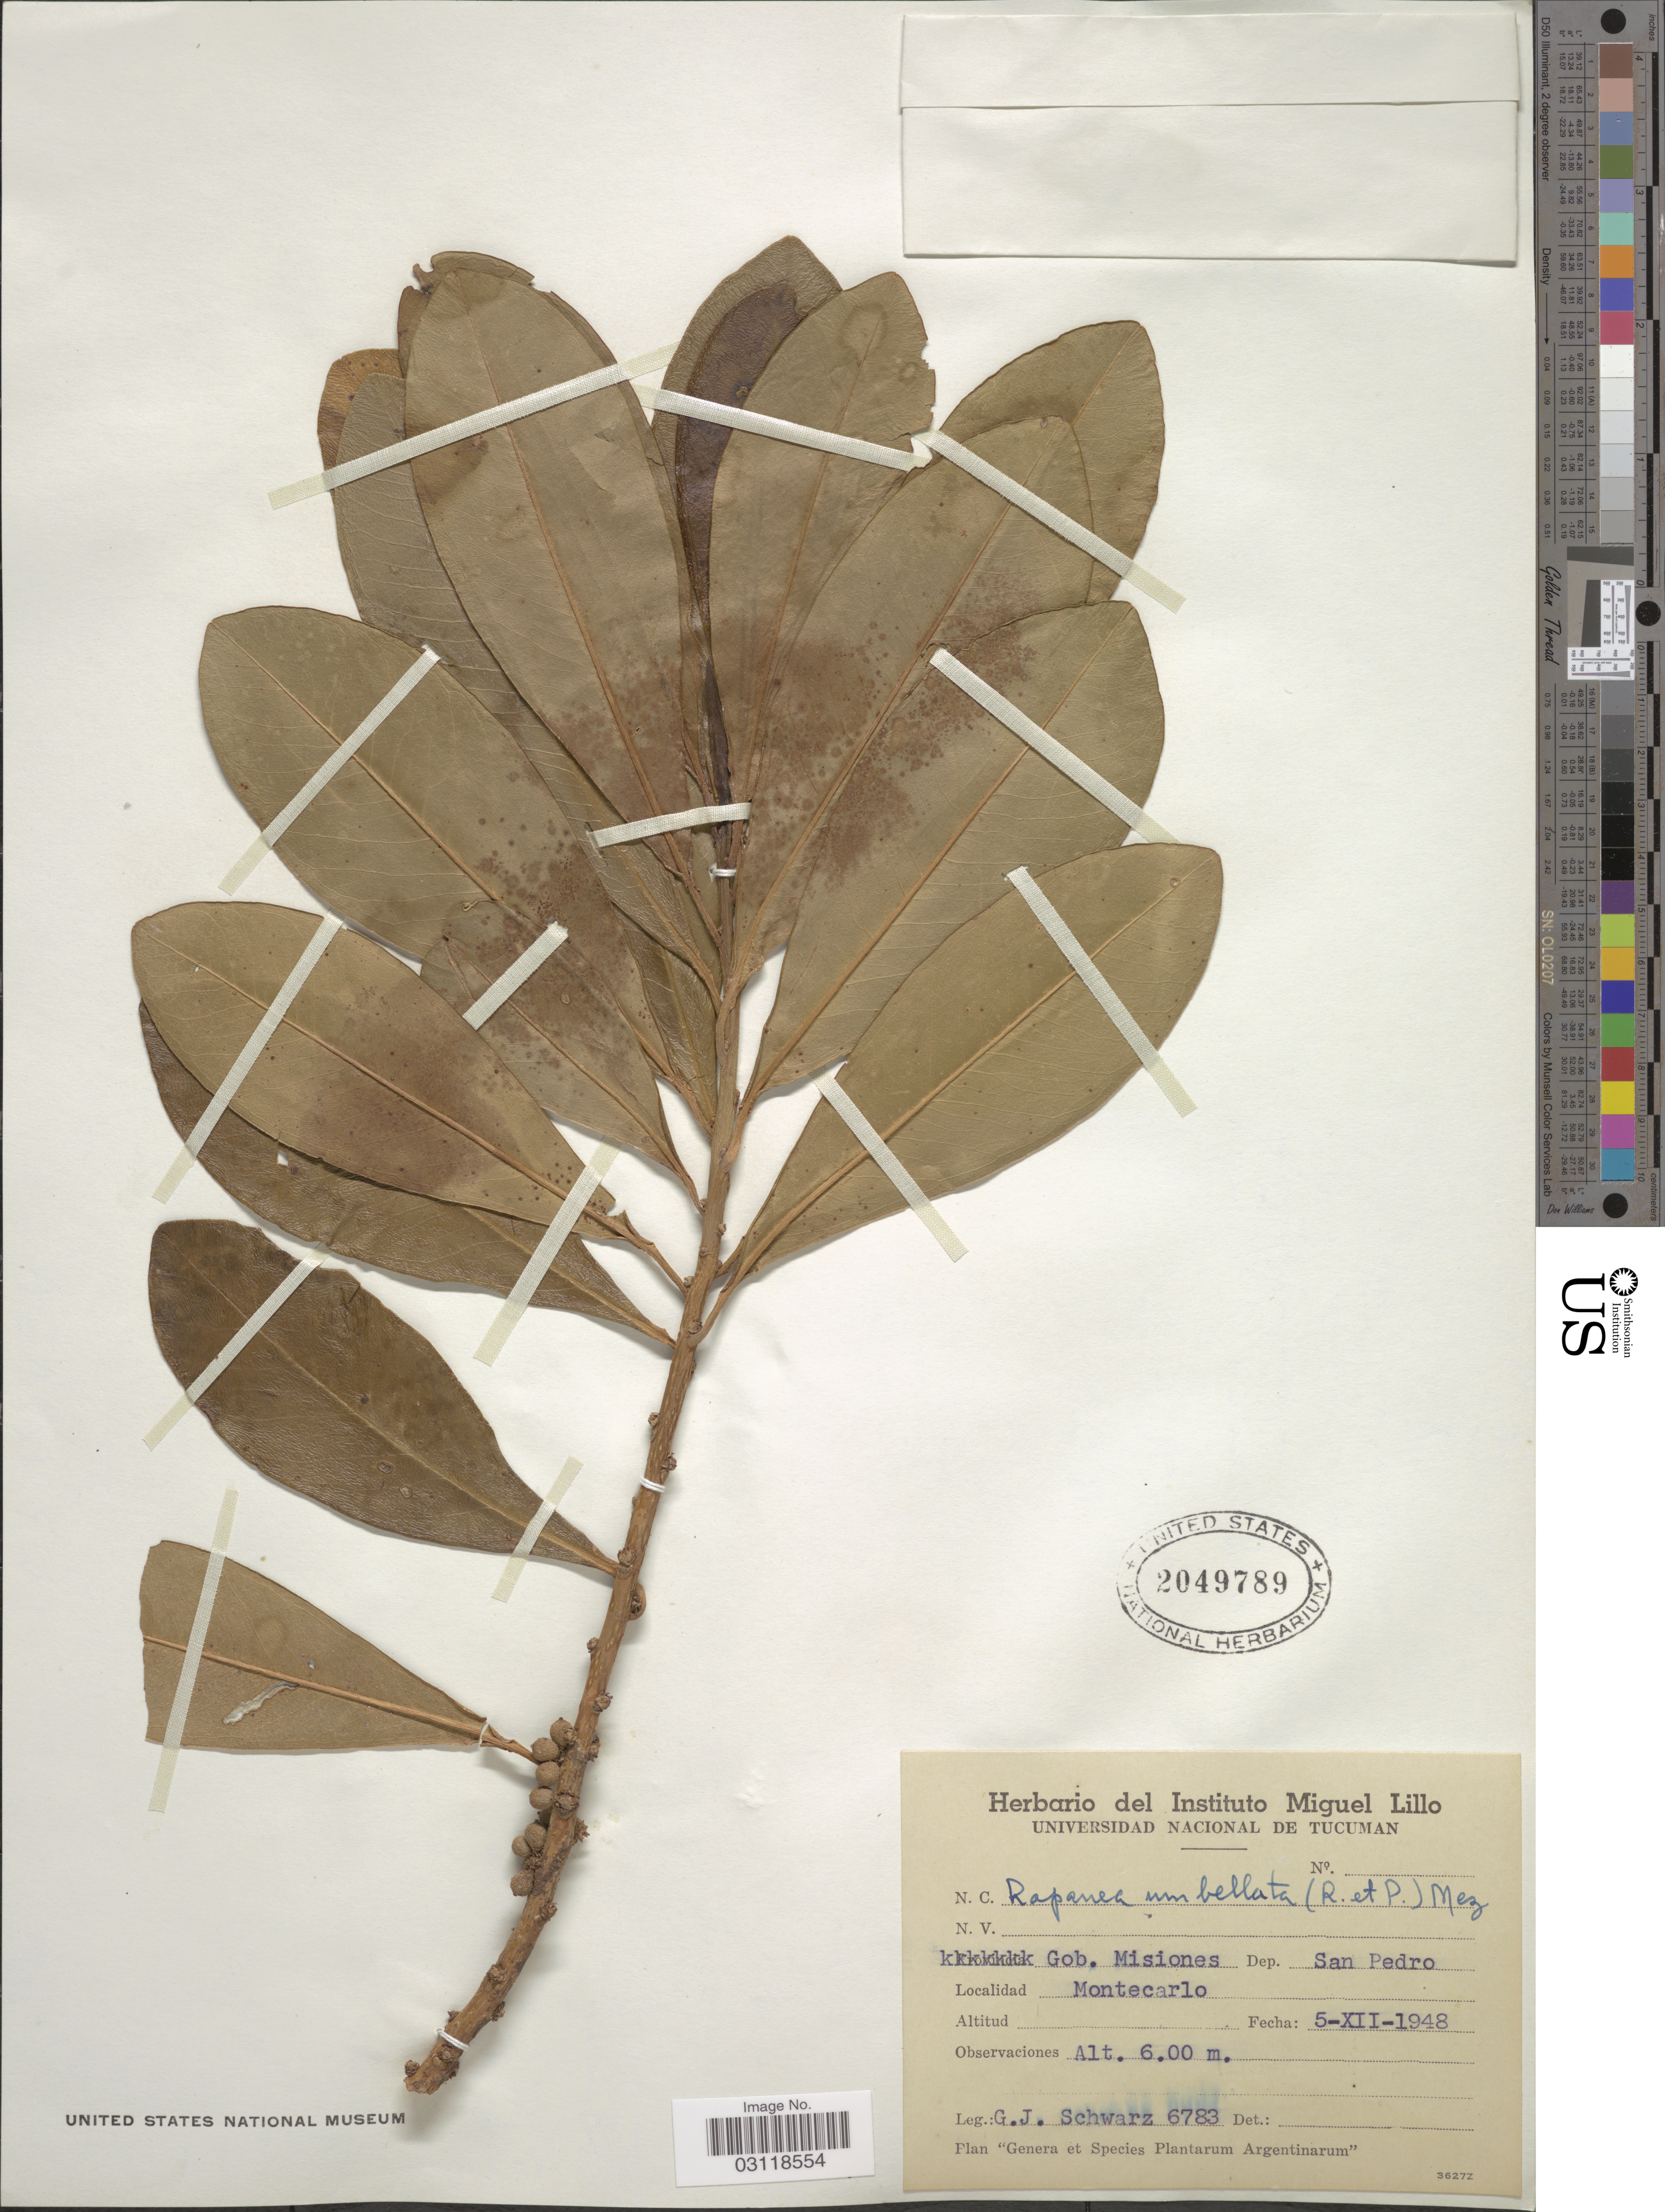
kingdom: Plantae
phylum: Tracheophyta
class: Magnoliopsida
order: Ericales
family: Primulaceae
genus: Rapanea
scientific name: Rapanea umbellata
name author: (Mart.) Mez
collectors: G. J. Schwarz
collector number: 6783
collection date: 1948-12-05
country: Argentina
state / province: Misiones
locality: Gob. Misiones. Dep. San Pedro. Montecarlo.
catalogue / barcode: US 2049789